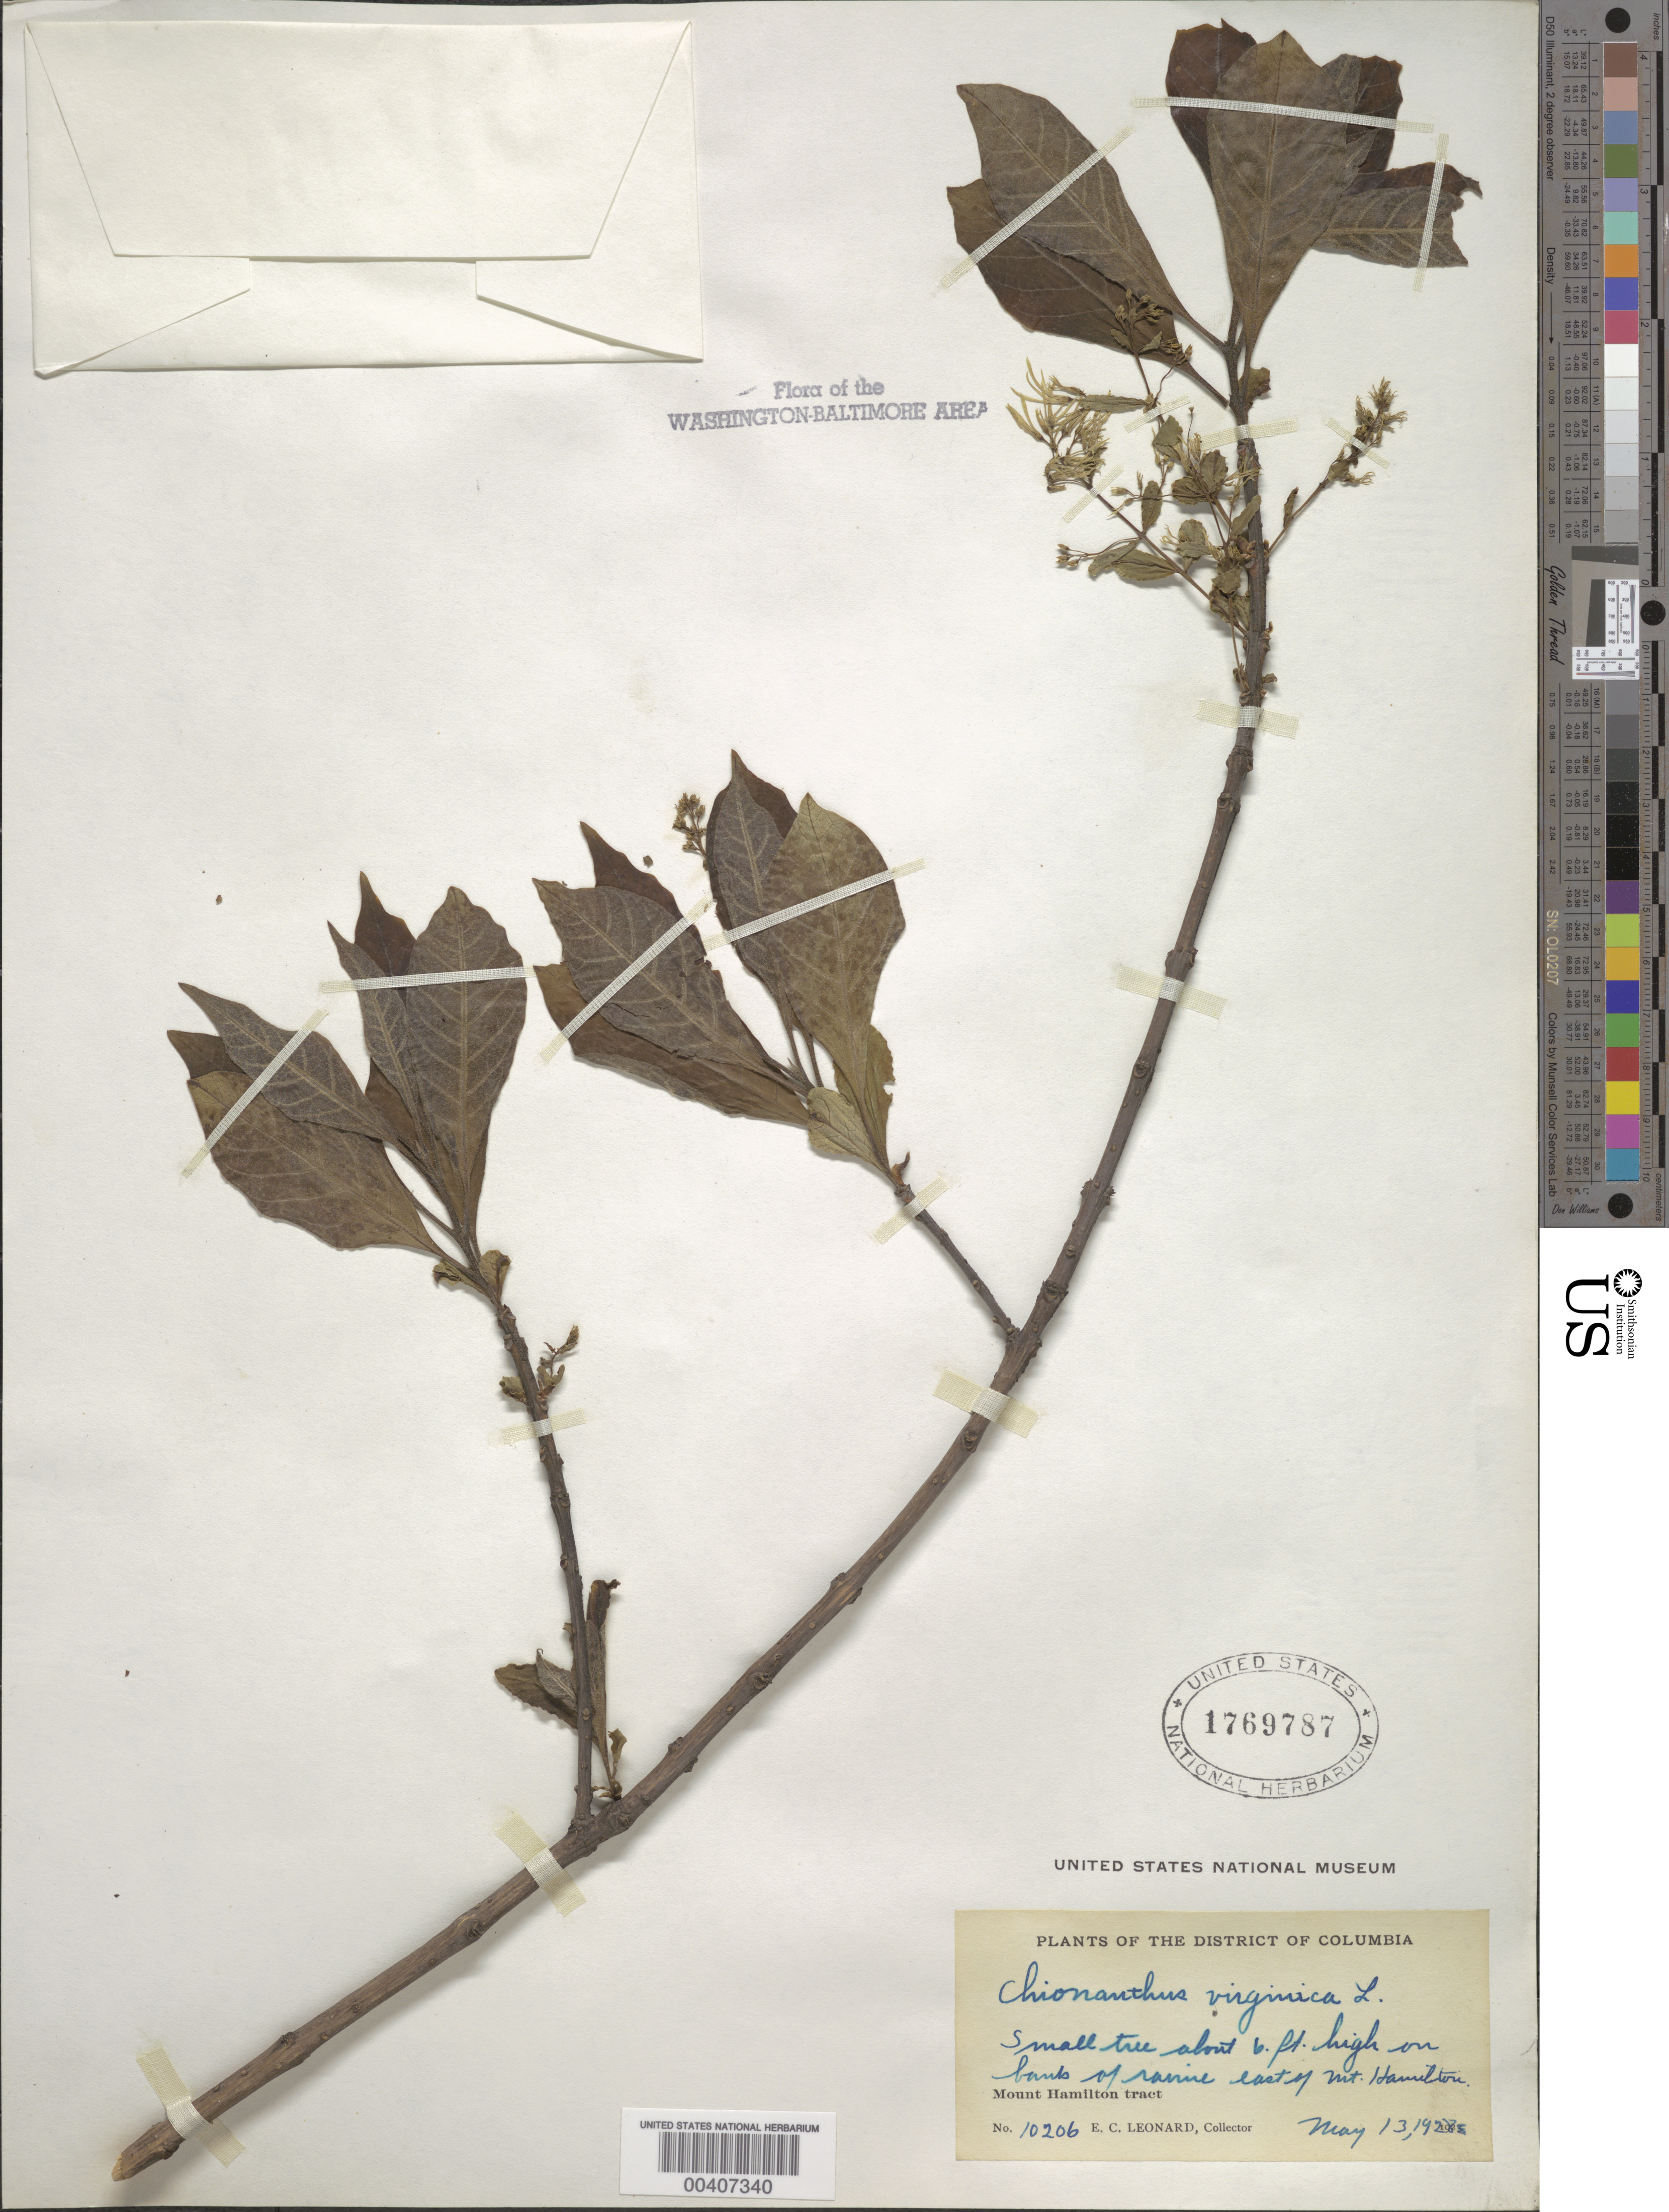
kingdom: Plantae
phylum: Tracheophyta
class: Magnoliopsida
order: Lamiales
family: Oleaceae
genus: Chionanthus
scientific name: Chionanthus virginicus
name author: L.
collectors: W. Seaman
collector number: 10206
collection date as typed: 13 May 1928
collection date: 1928-05-13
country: United States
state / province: District of Columbia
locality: East of Mount Hamilton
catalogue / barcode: US 1769787